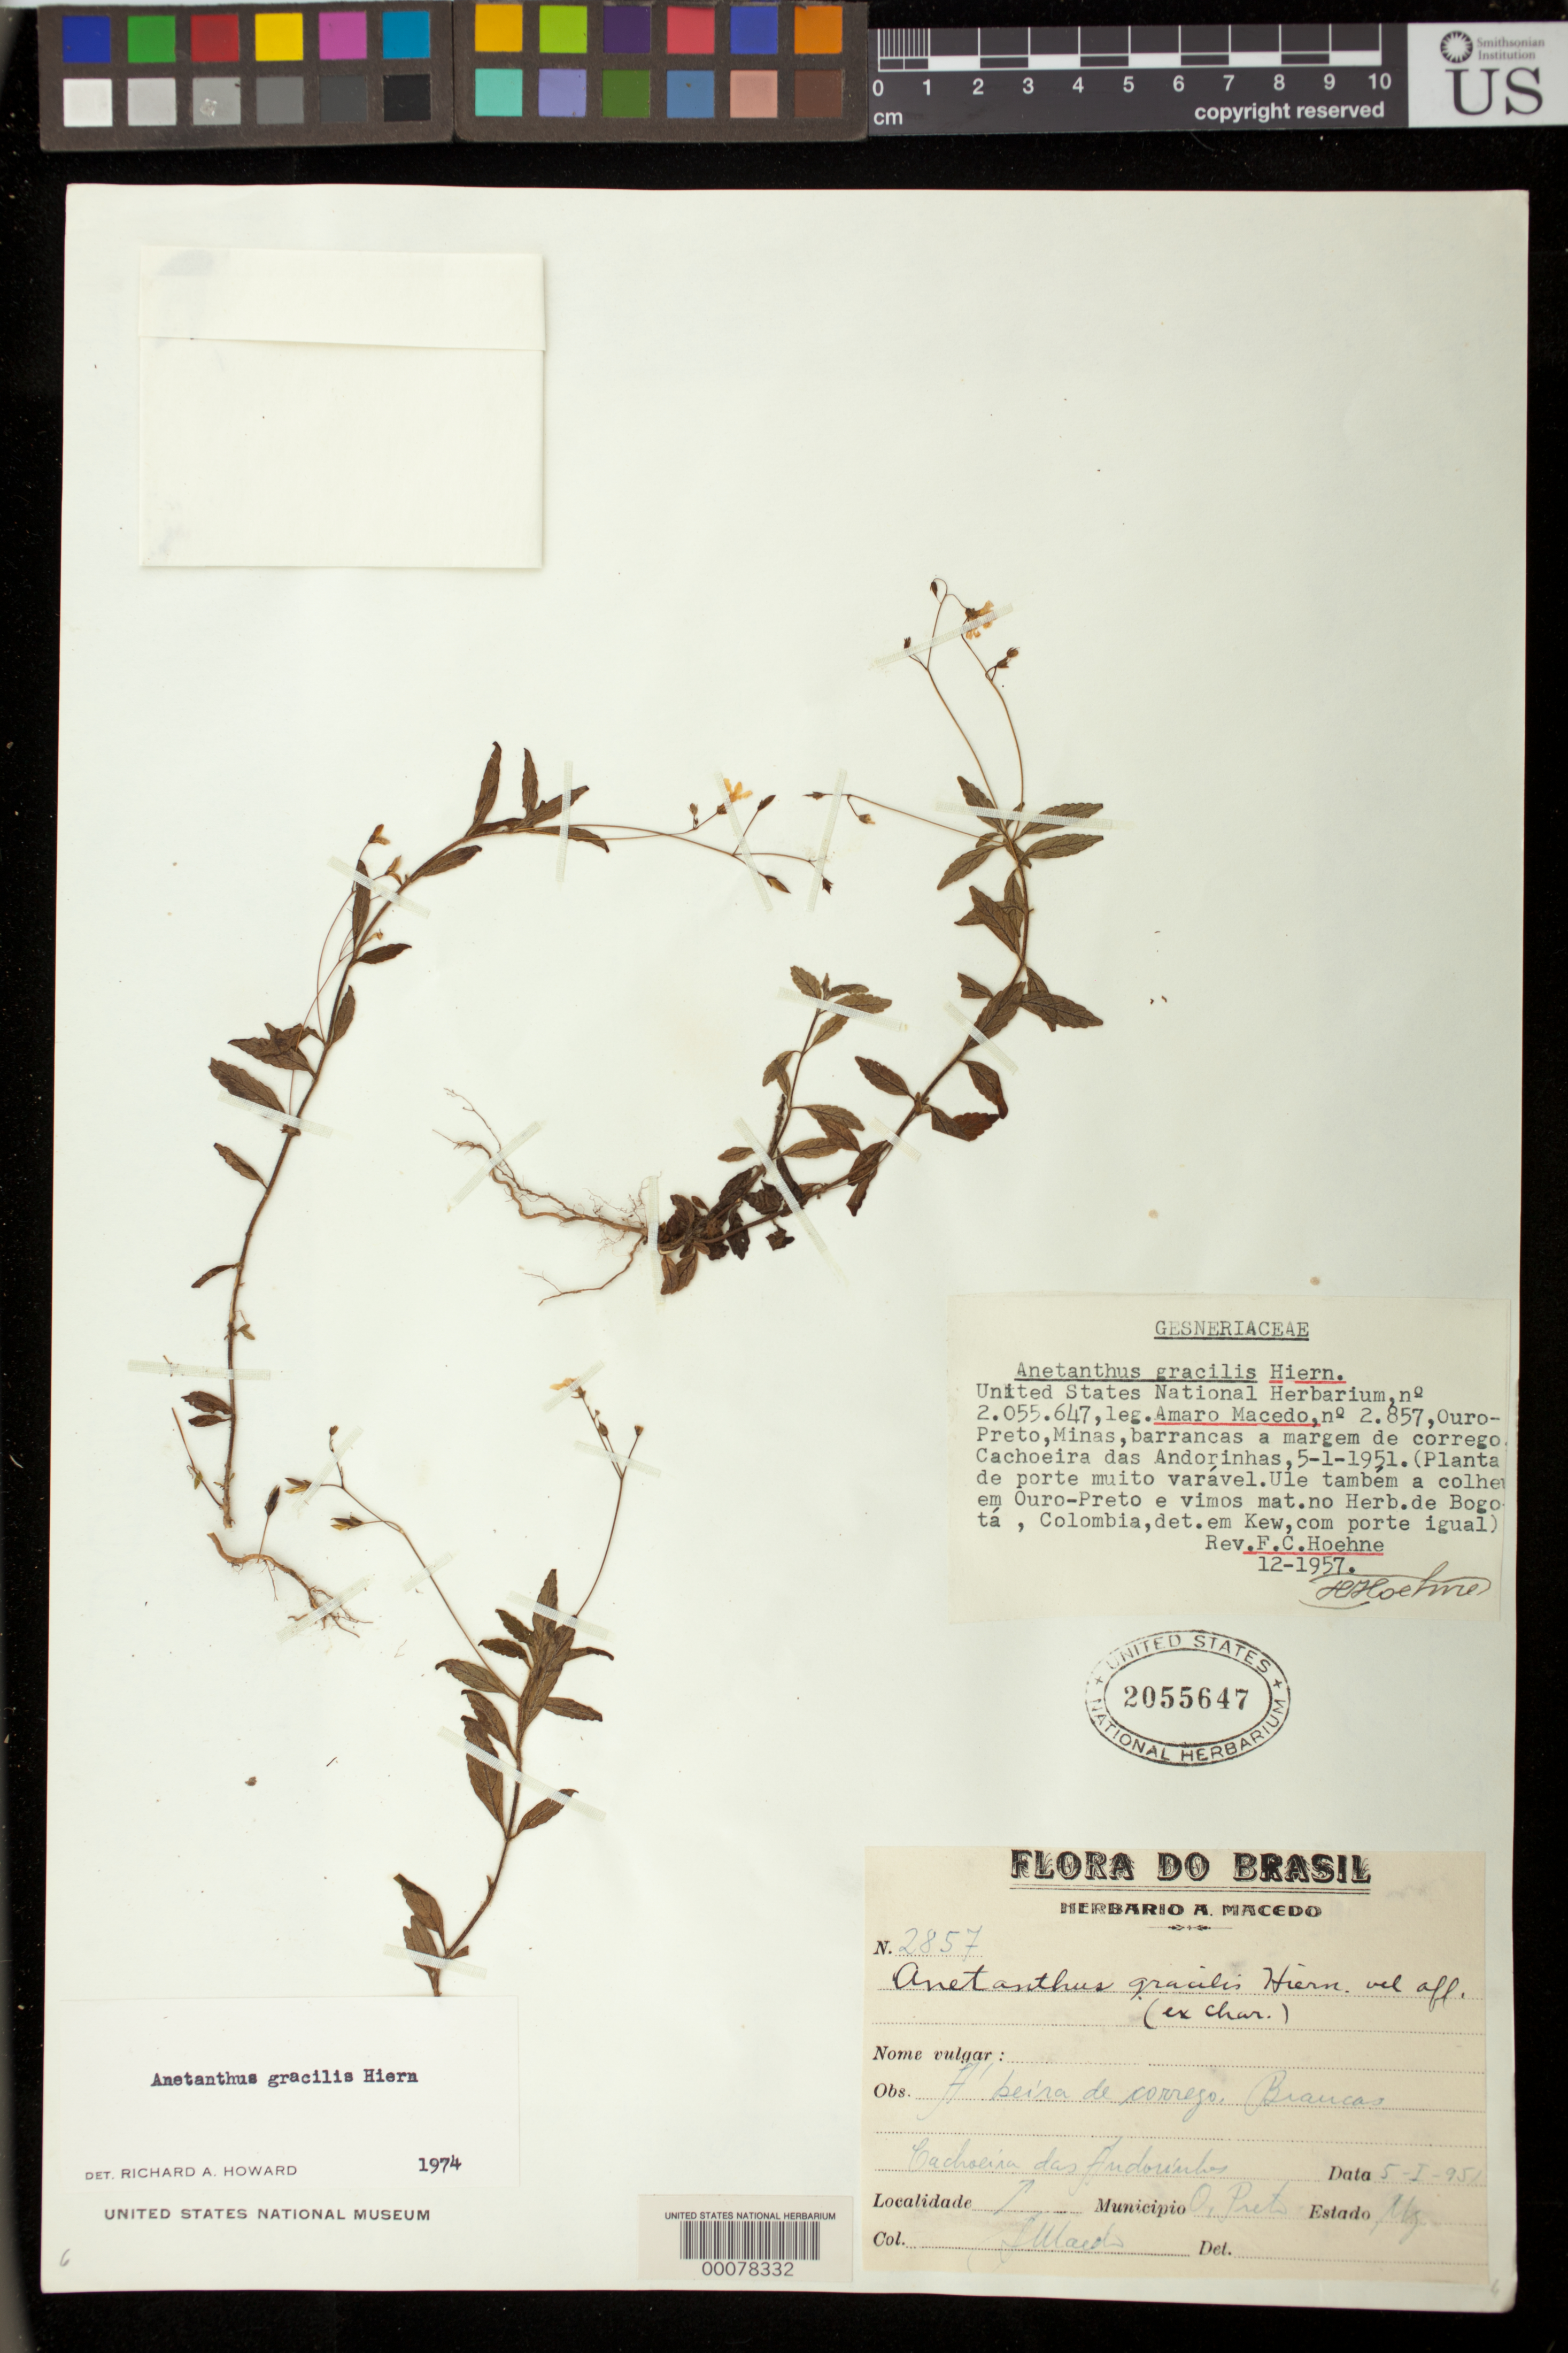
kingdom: Plantae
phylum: Tracheophyta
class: Magnoliopsida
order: Lamiales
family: Gesneriaceae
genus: Anetanthus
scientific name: Anetanthus gracilis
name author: Hiern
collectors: A. Macedo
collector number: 2857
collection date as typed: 05 Jan 1951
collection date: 1951-01-05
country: Brazil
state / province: Minas Gerais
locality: Cachoeira das Andoriubes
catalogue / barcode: US 2055647